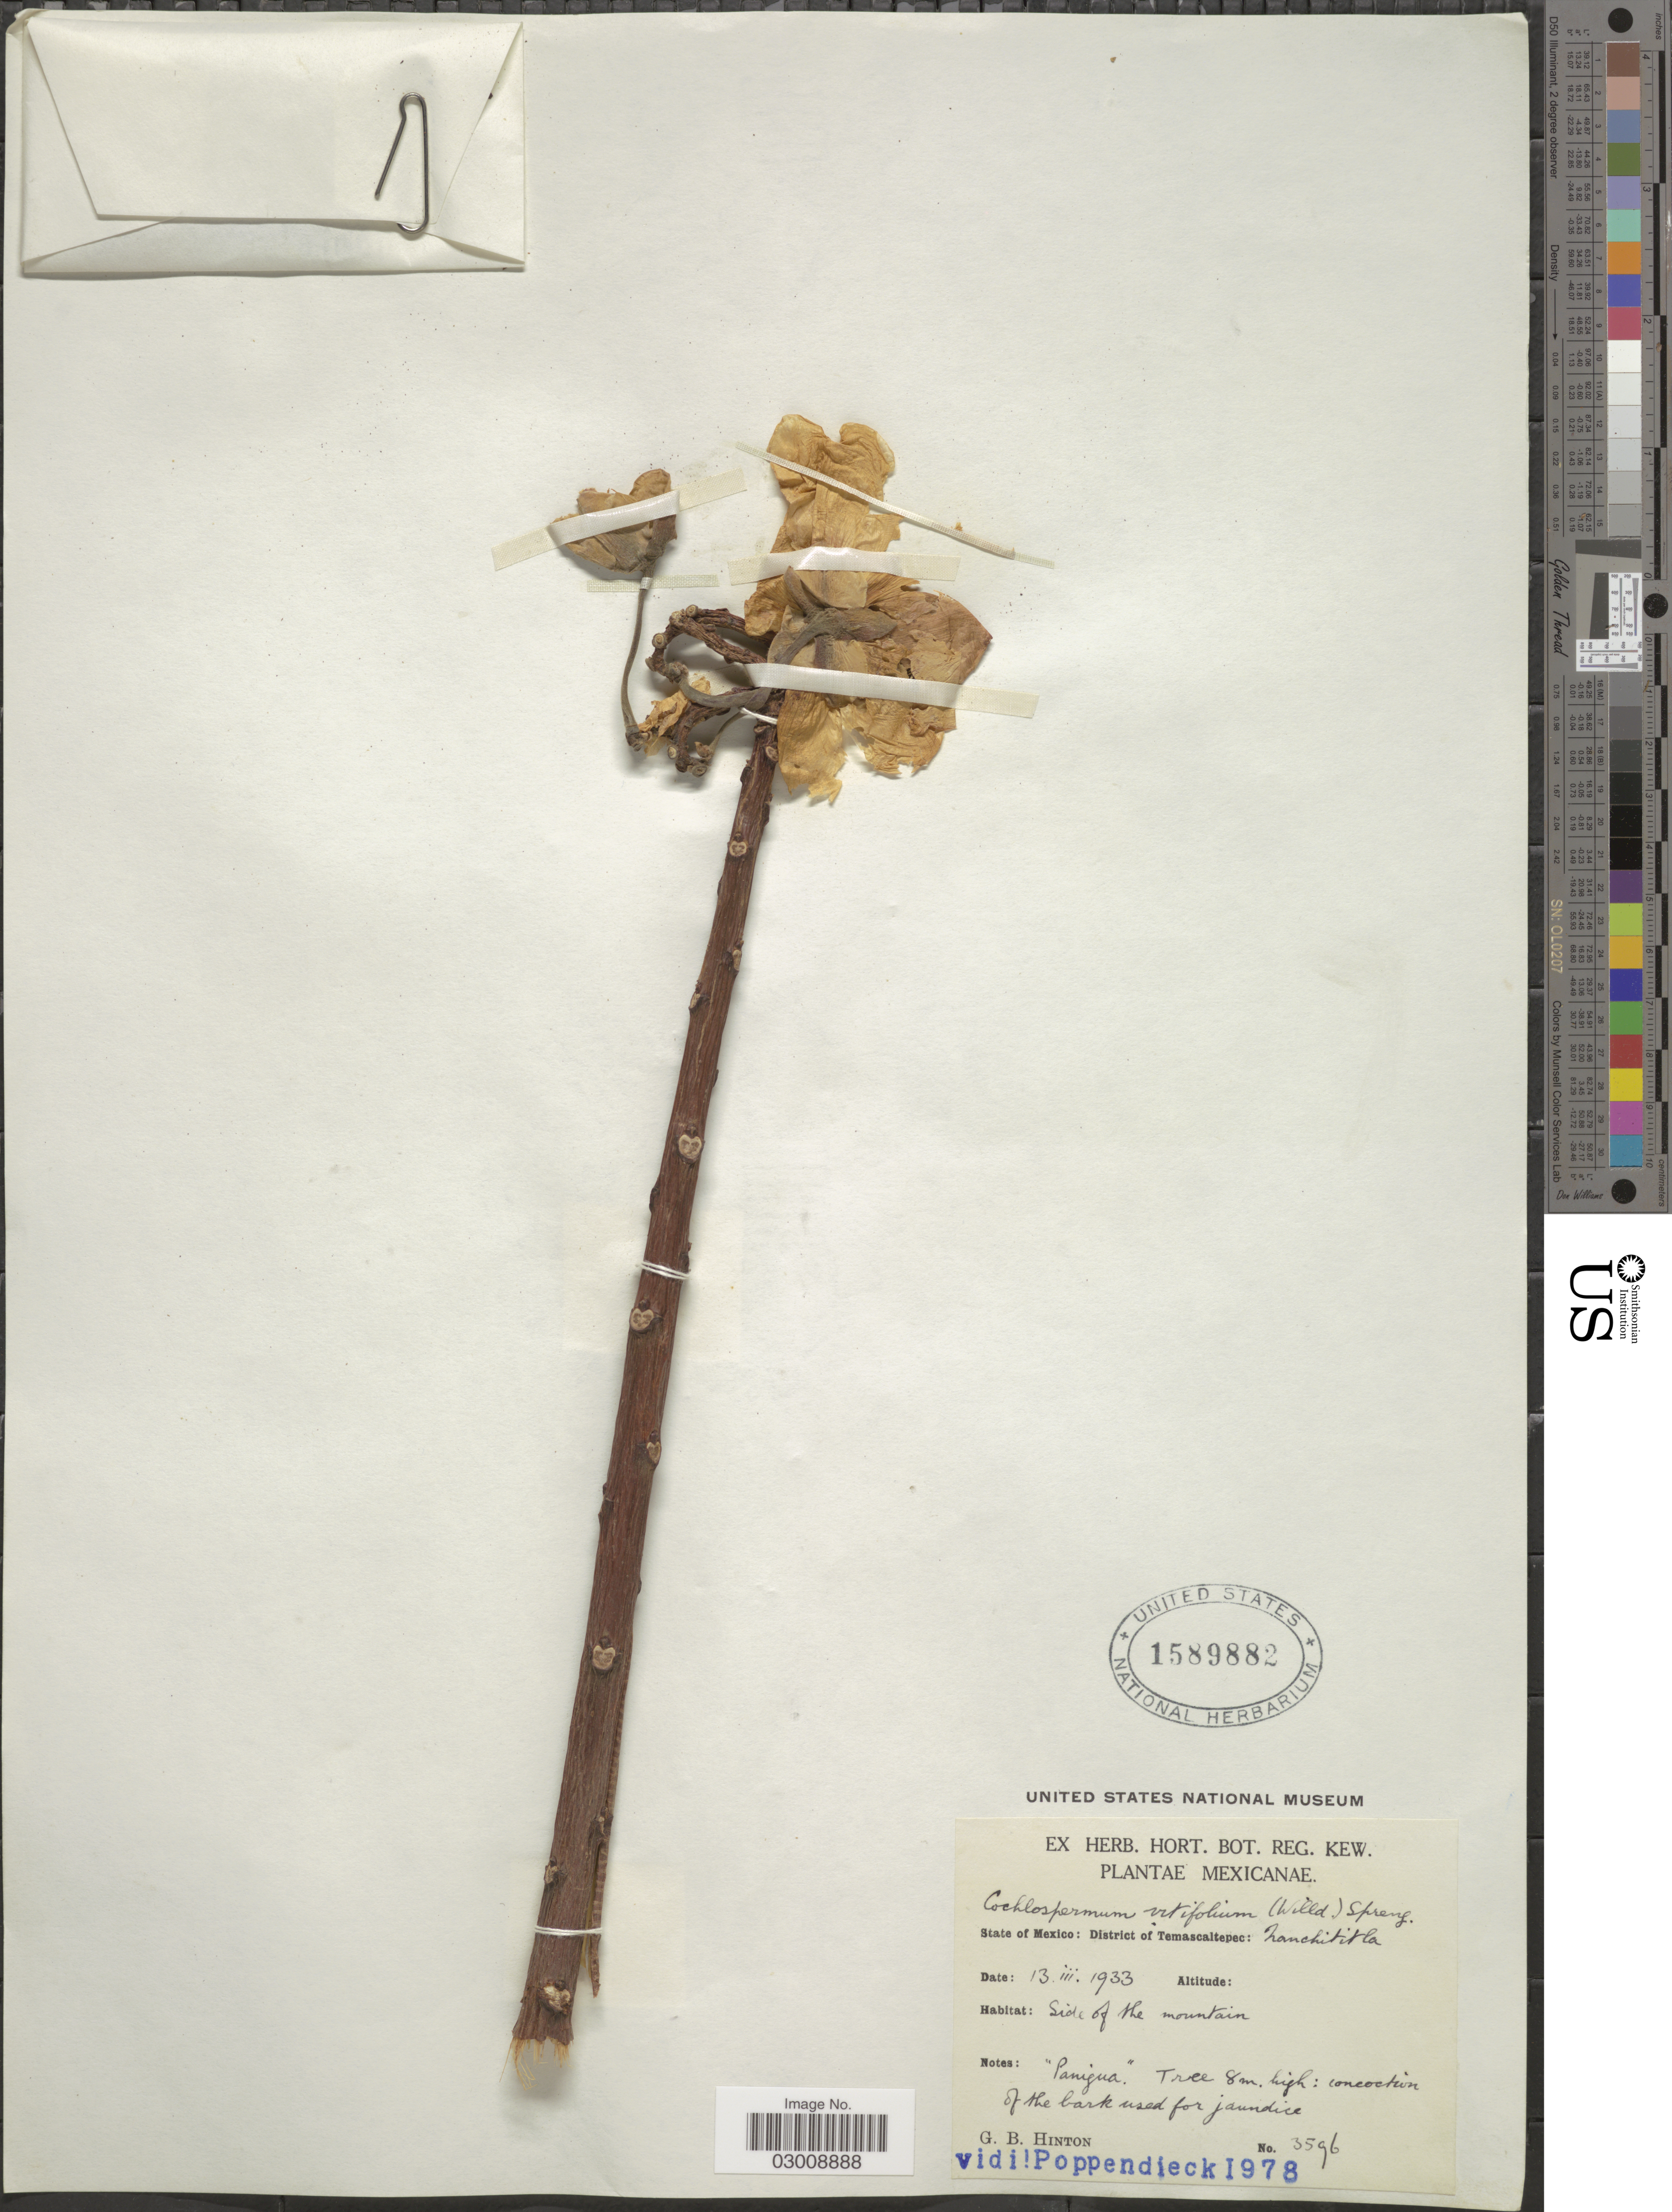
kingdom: Plantae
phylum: Tracheophyta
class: Magnoliopsida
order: Malvales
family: Cochlospermaceae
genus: Cochlospermum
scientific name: Cochlospermum vitifolium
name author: (Willd.) Spreng.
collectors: G. B. Hinton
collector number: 3596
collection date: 1933-03-13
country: Mexico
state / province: México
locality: State of Mexico: District of Temascaltepec: Nanchititla. Side of the mountain.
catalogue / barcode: US 1589882